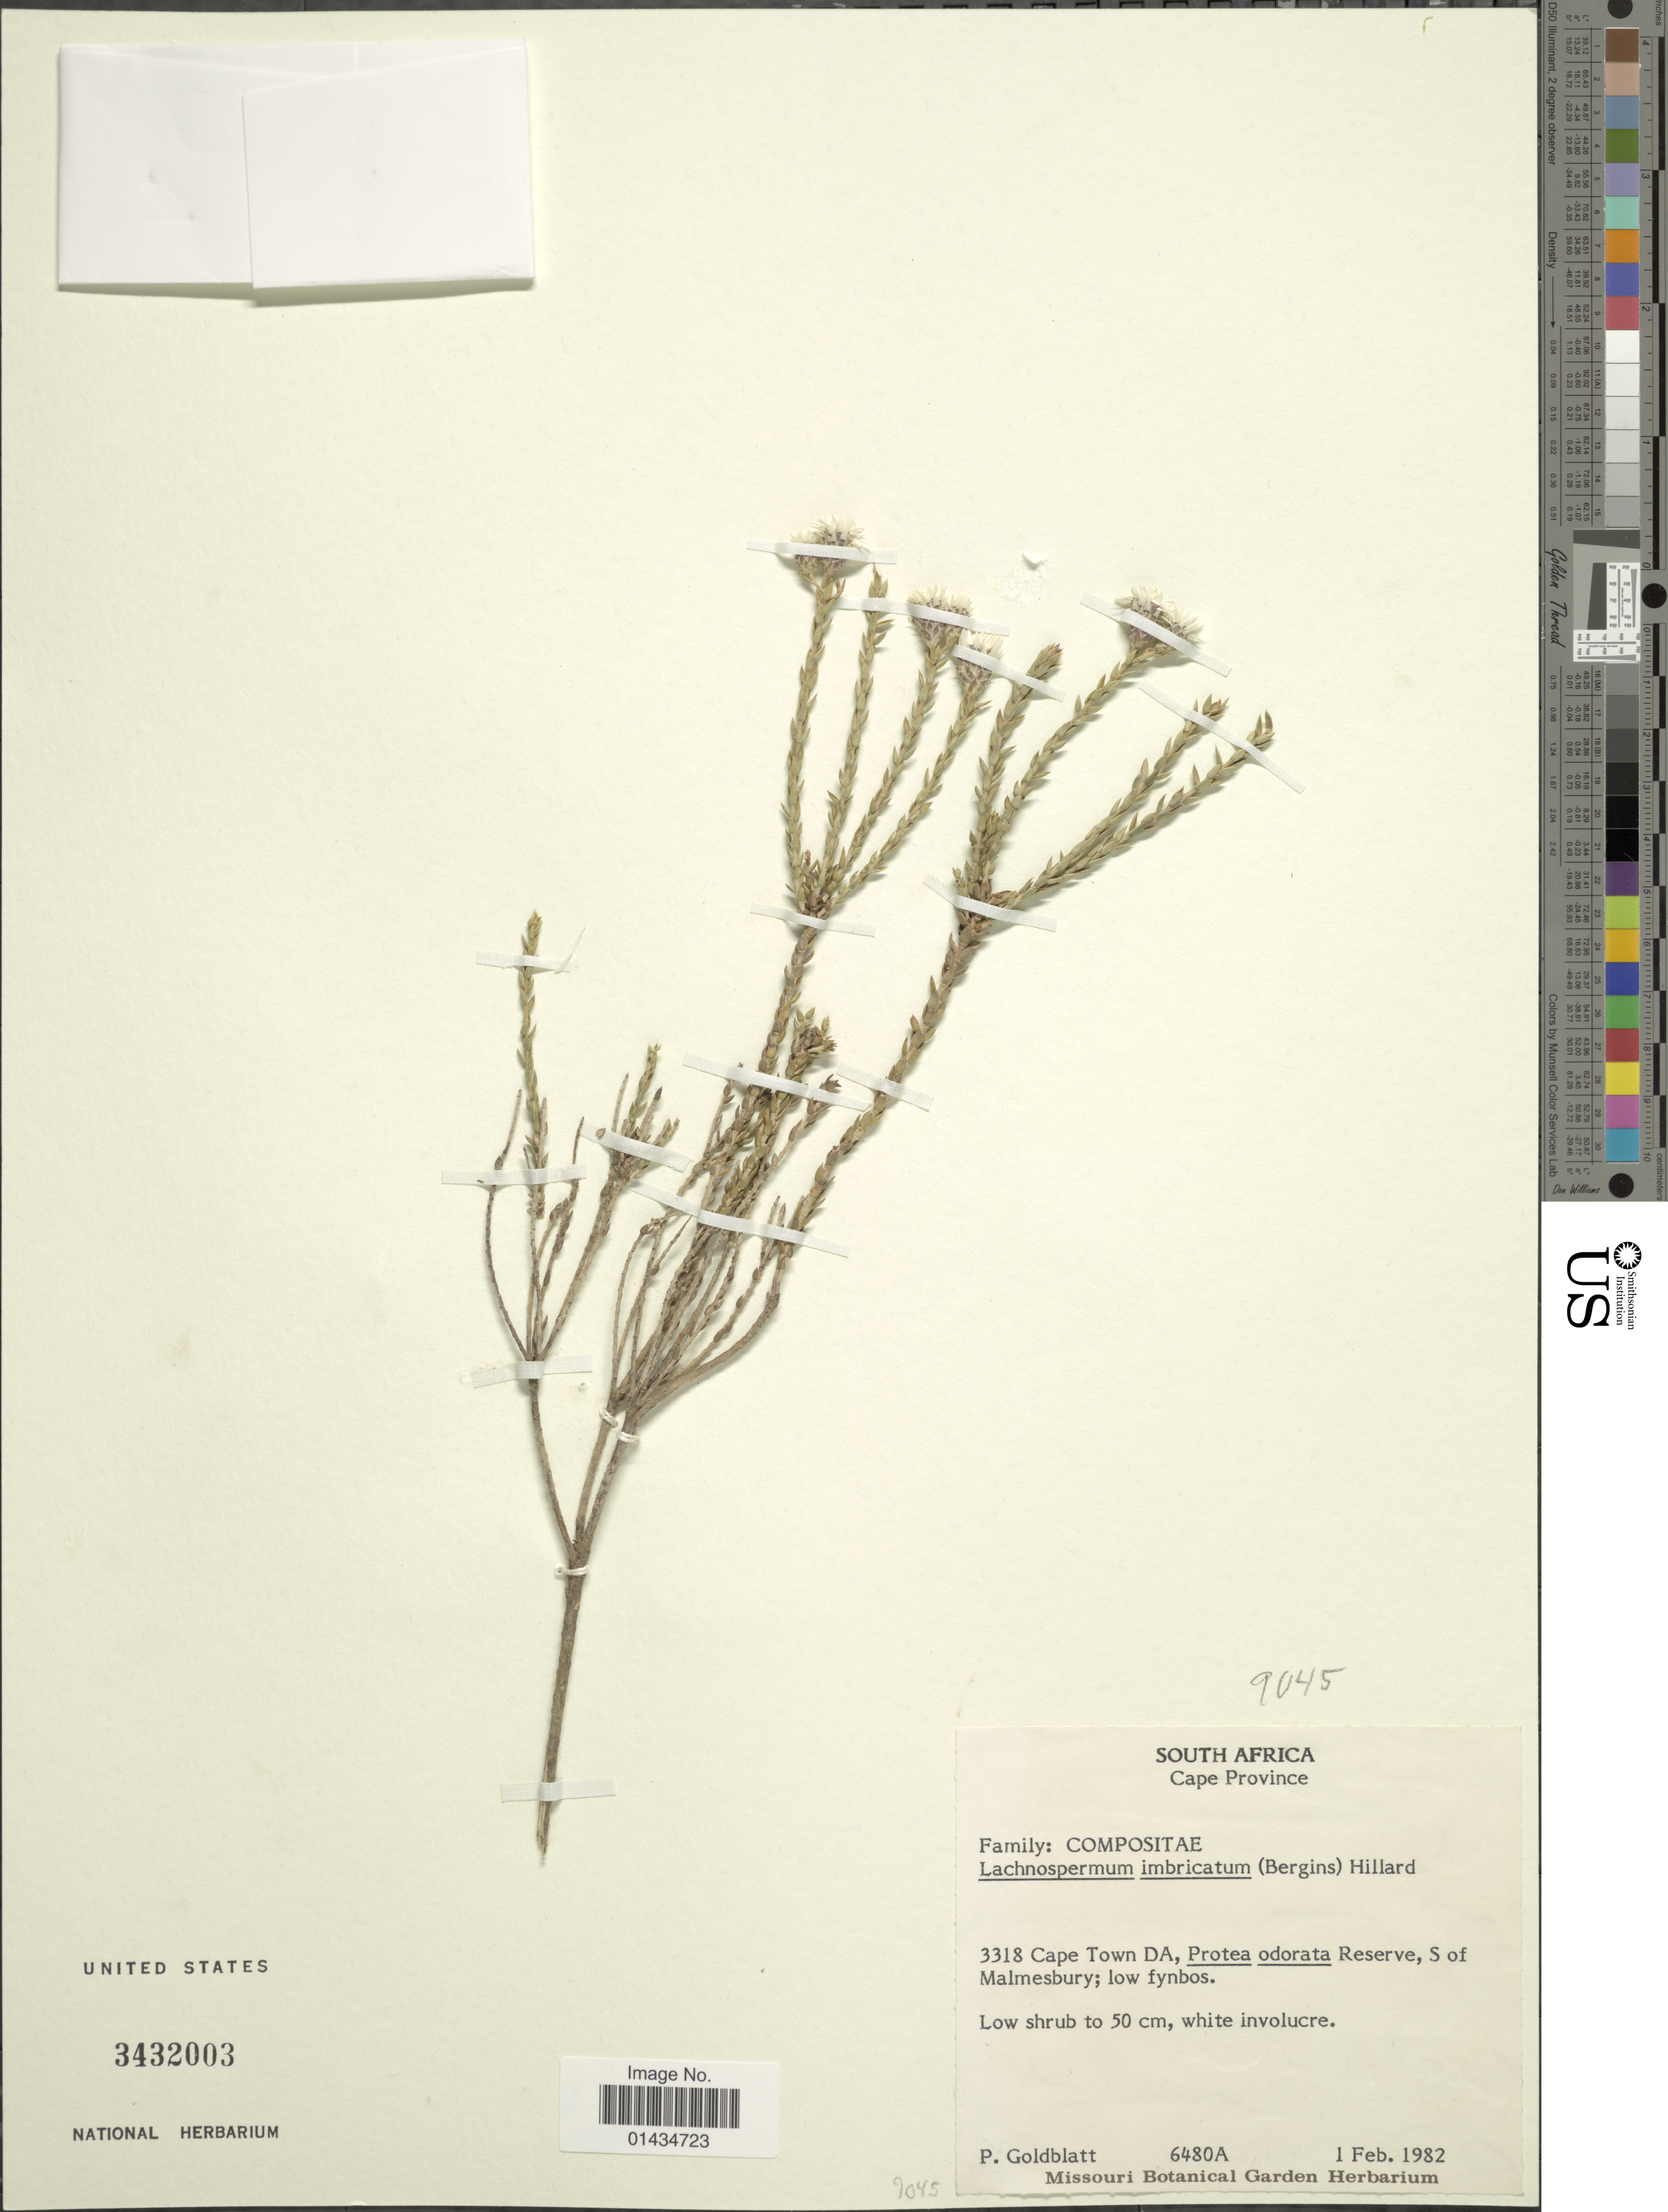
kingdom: Plantae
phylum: Tracheophyta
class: Magnoliopsida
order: Asterales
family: Asteraceae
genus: Lachnospermum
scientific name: Lachnospermum imbricatum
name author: (P.J. Bergius) Hilliard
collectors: P. Goldblatt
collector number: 6480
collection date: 1982-02-01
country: South Africa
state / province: Western Cape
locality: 3318 Cape Town DA, Proteaa odorata Reserve, S of Malmesbury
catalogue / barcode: US 3432003